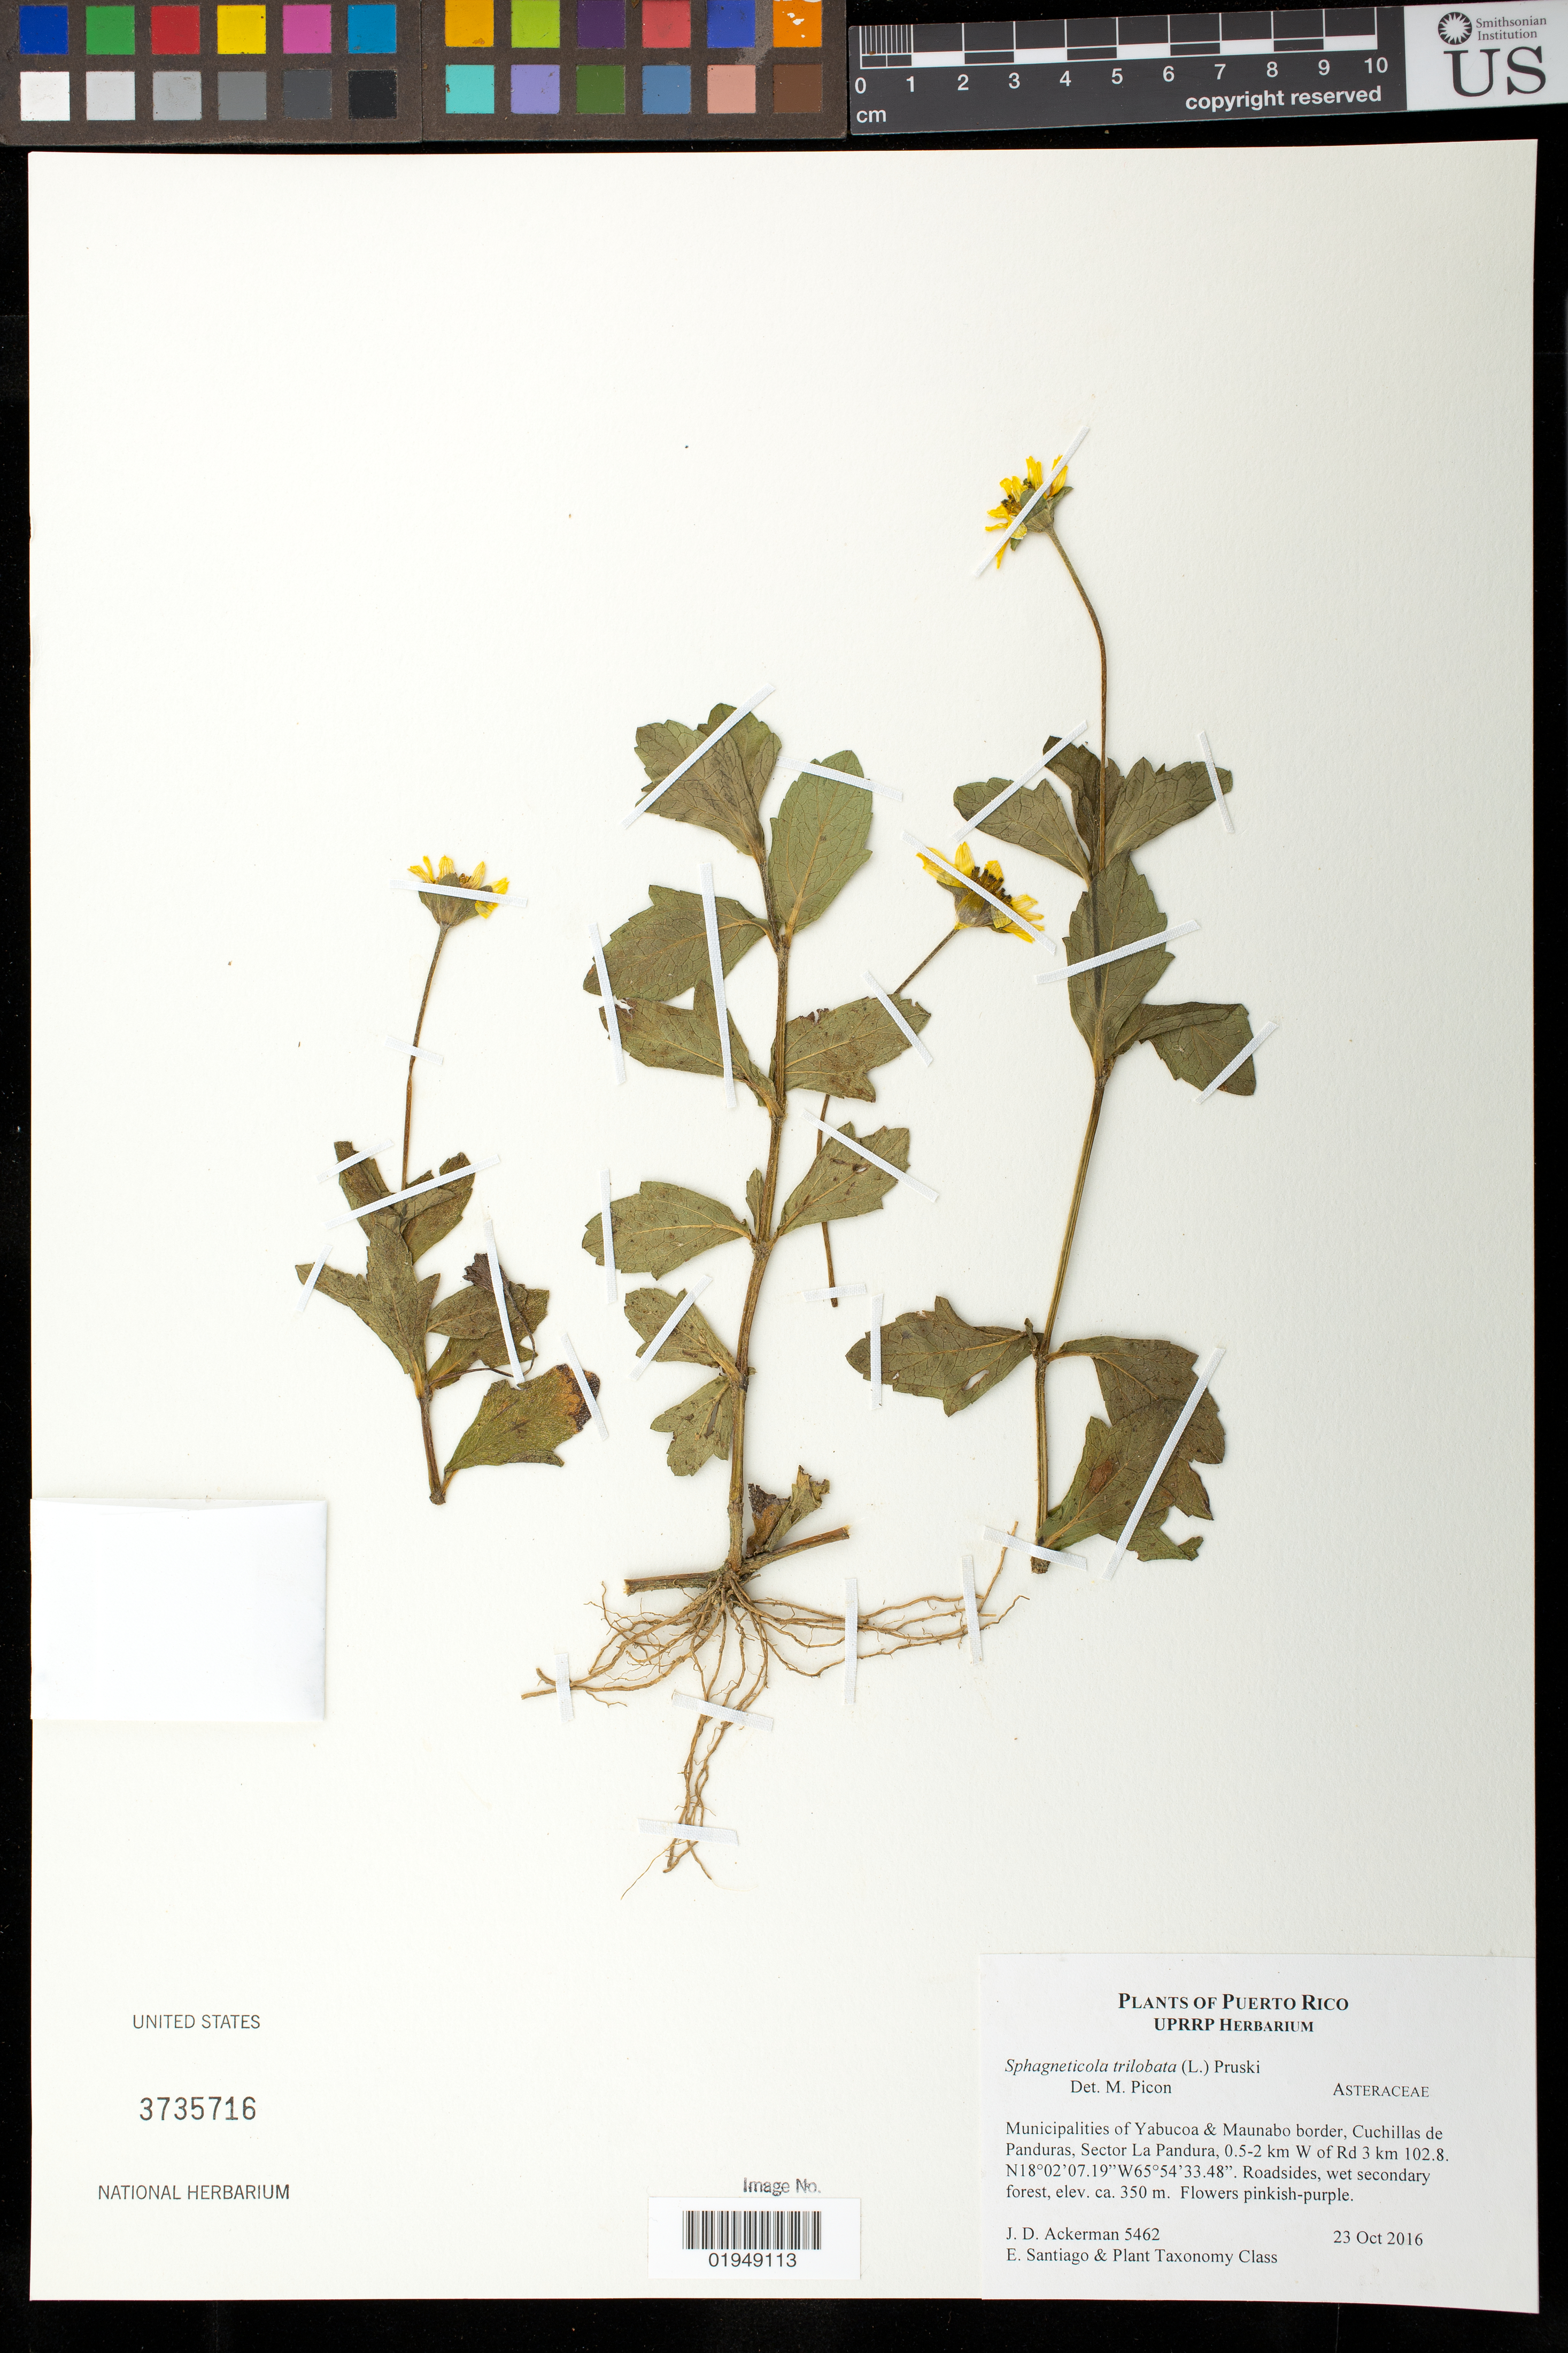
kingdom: Plantae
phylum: Tracheophyta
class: Magnoliopsida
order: Asterales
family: Asteraceae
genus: Sphagneticola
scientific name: Sphagneticola trilobata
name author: (L.) Pruski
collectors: E. Santiago, UPR Plant Taxonomy Class & J. D. Ackerman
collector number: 5462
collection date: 2016-10-23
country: Puerto Rico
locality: Municipalities of Yabuca & Maunabo border, Cuchillas de Panduras, Sector La Pandura, 0.5-2 km W of Rd 3 km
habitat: Roadsides, wet secondary forest.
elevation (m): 350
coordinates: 18 92 07.19 N, 65 54 33.48 W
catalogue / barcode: US 3735716